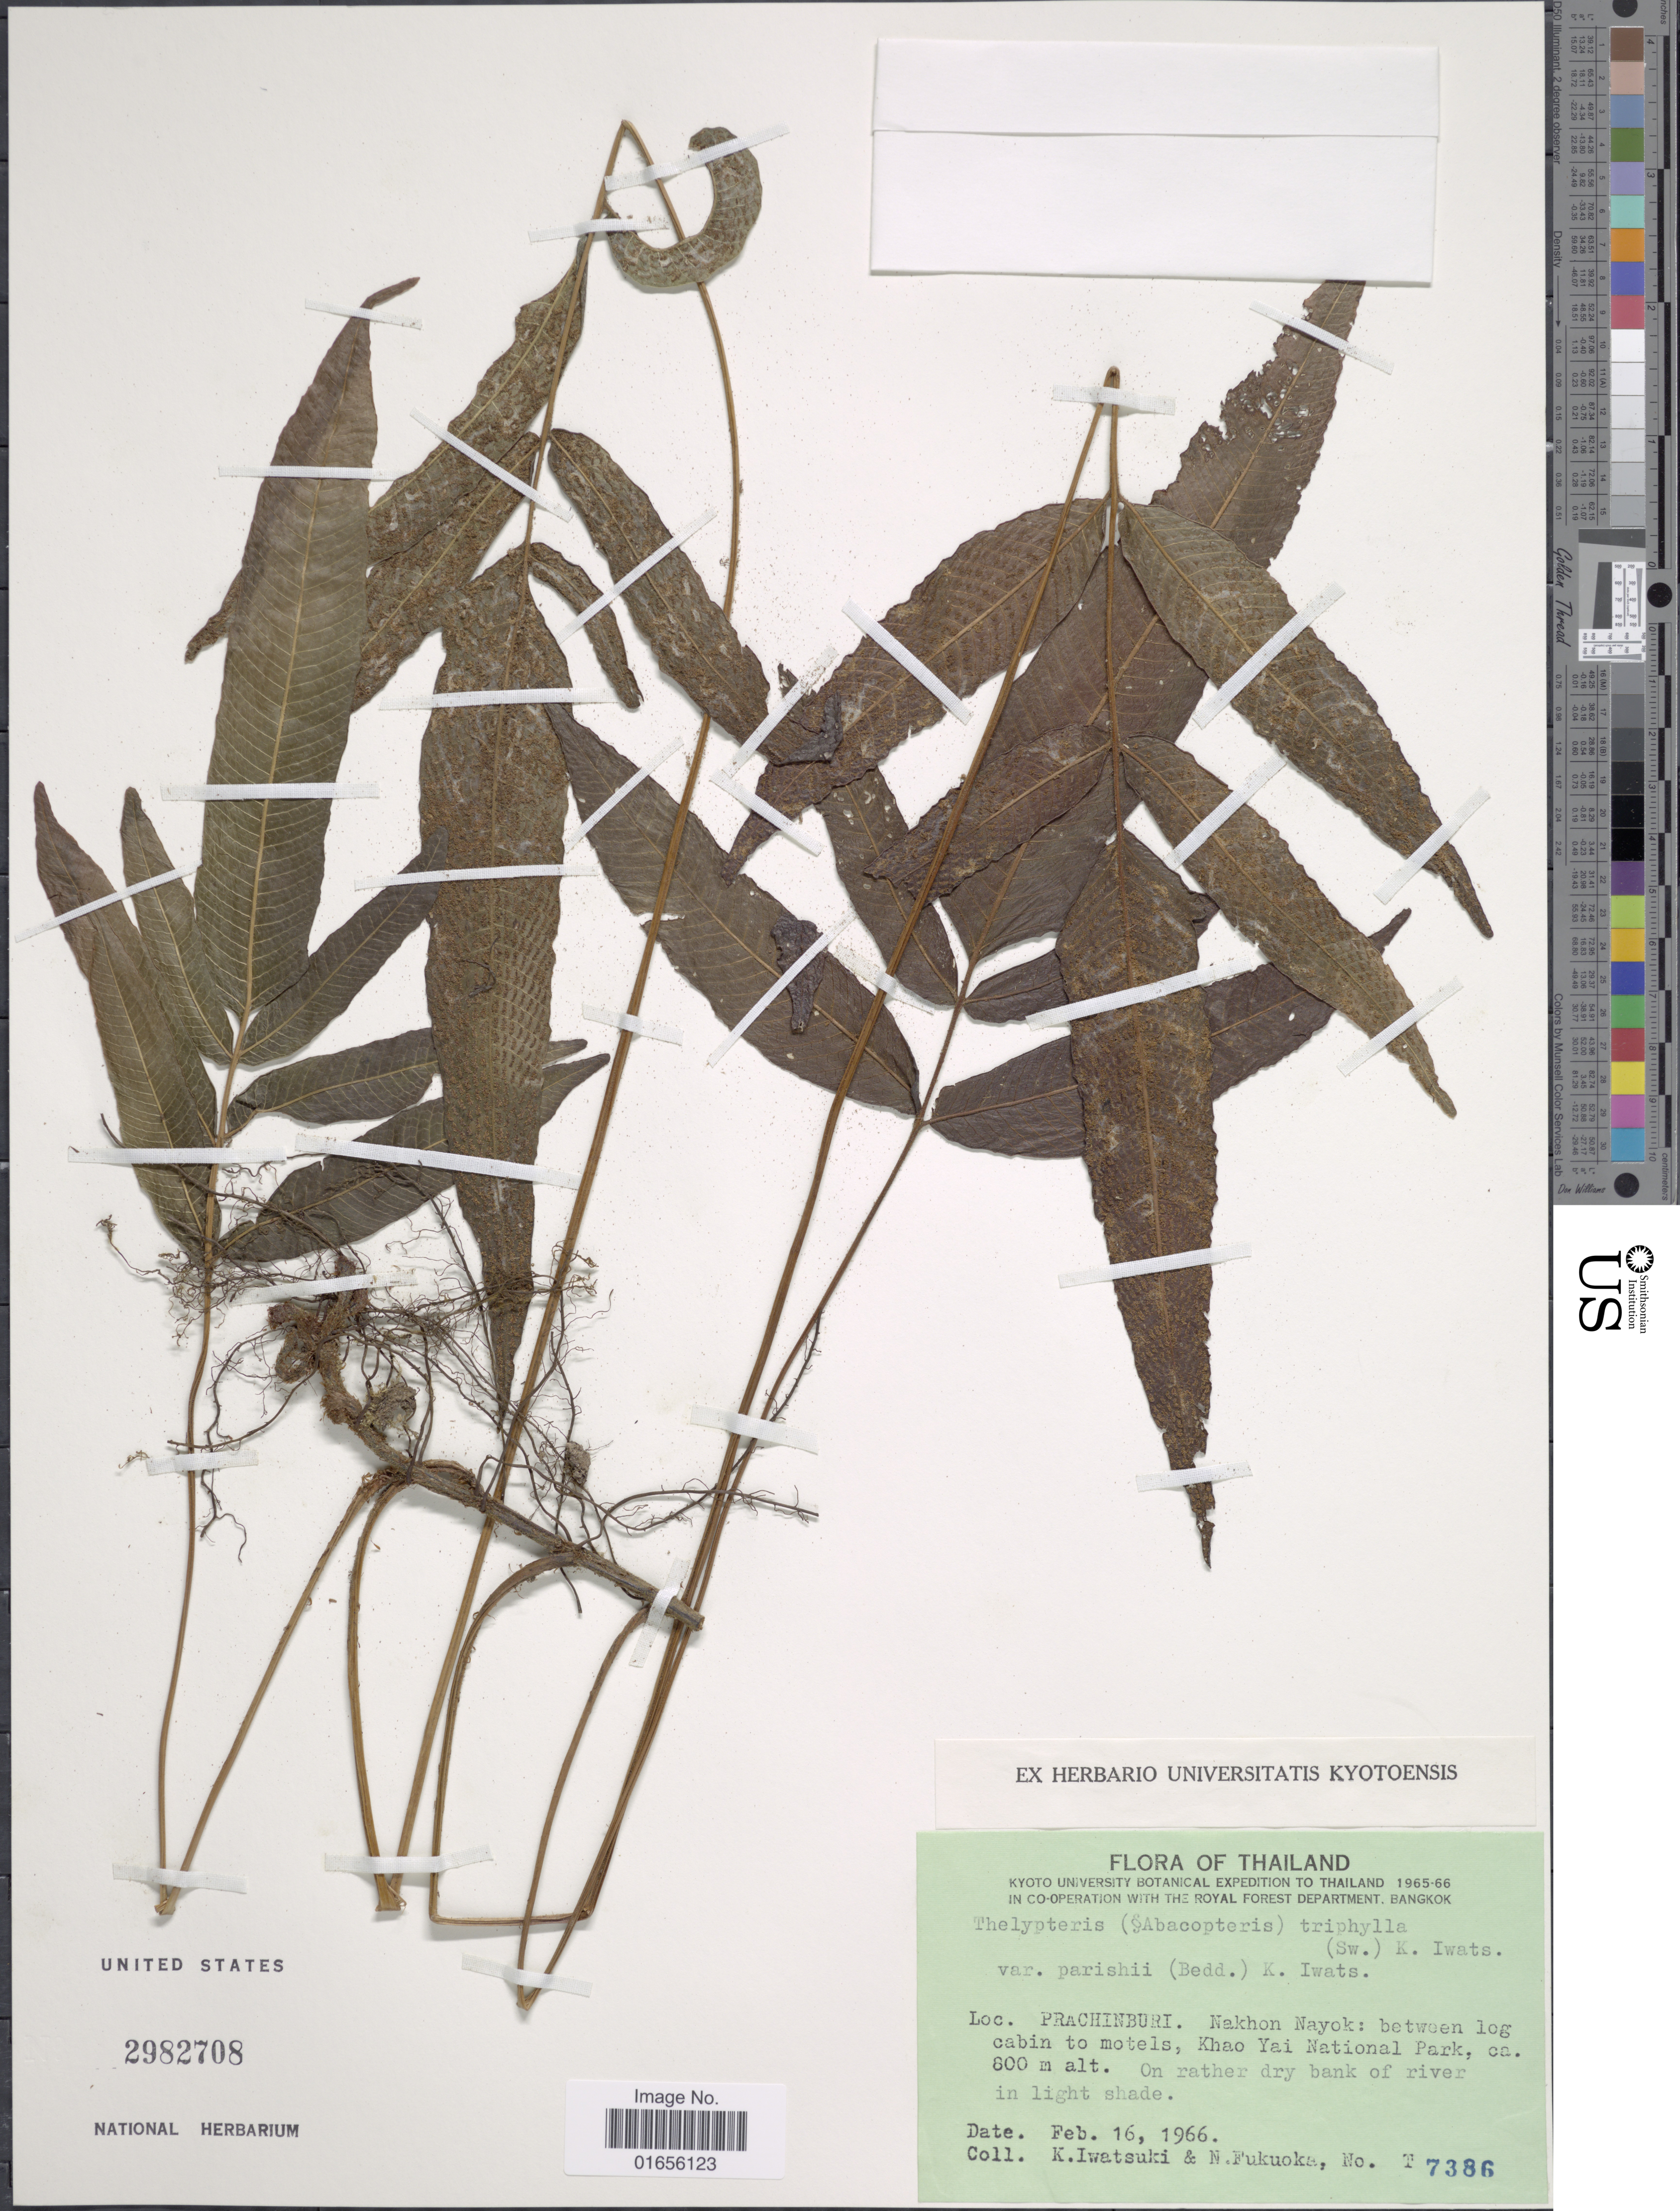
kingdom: Plantae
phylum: Tracheophyta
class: Polypodiopsida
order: Polypodiales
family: Thelypteridaceae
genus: Pronephrium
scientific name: Pronephrium triphyllum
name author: (Sw.) Holttum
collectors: K. Iwatsuki & N. Fukuoka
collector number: T7386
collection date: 1966-02-16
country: Thailand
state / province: Prachin Buri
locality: Nakhon Nayok: between log cabin to motels, Khao Yai National Park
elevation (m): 800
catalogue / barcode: US 2982708